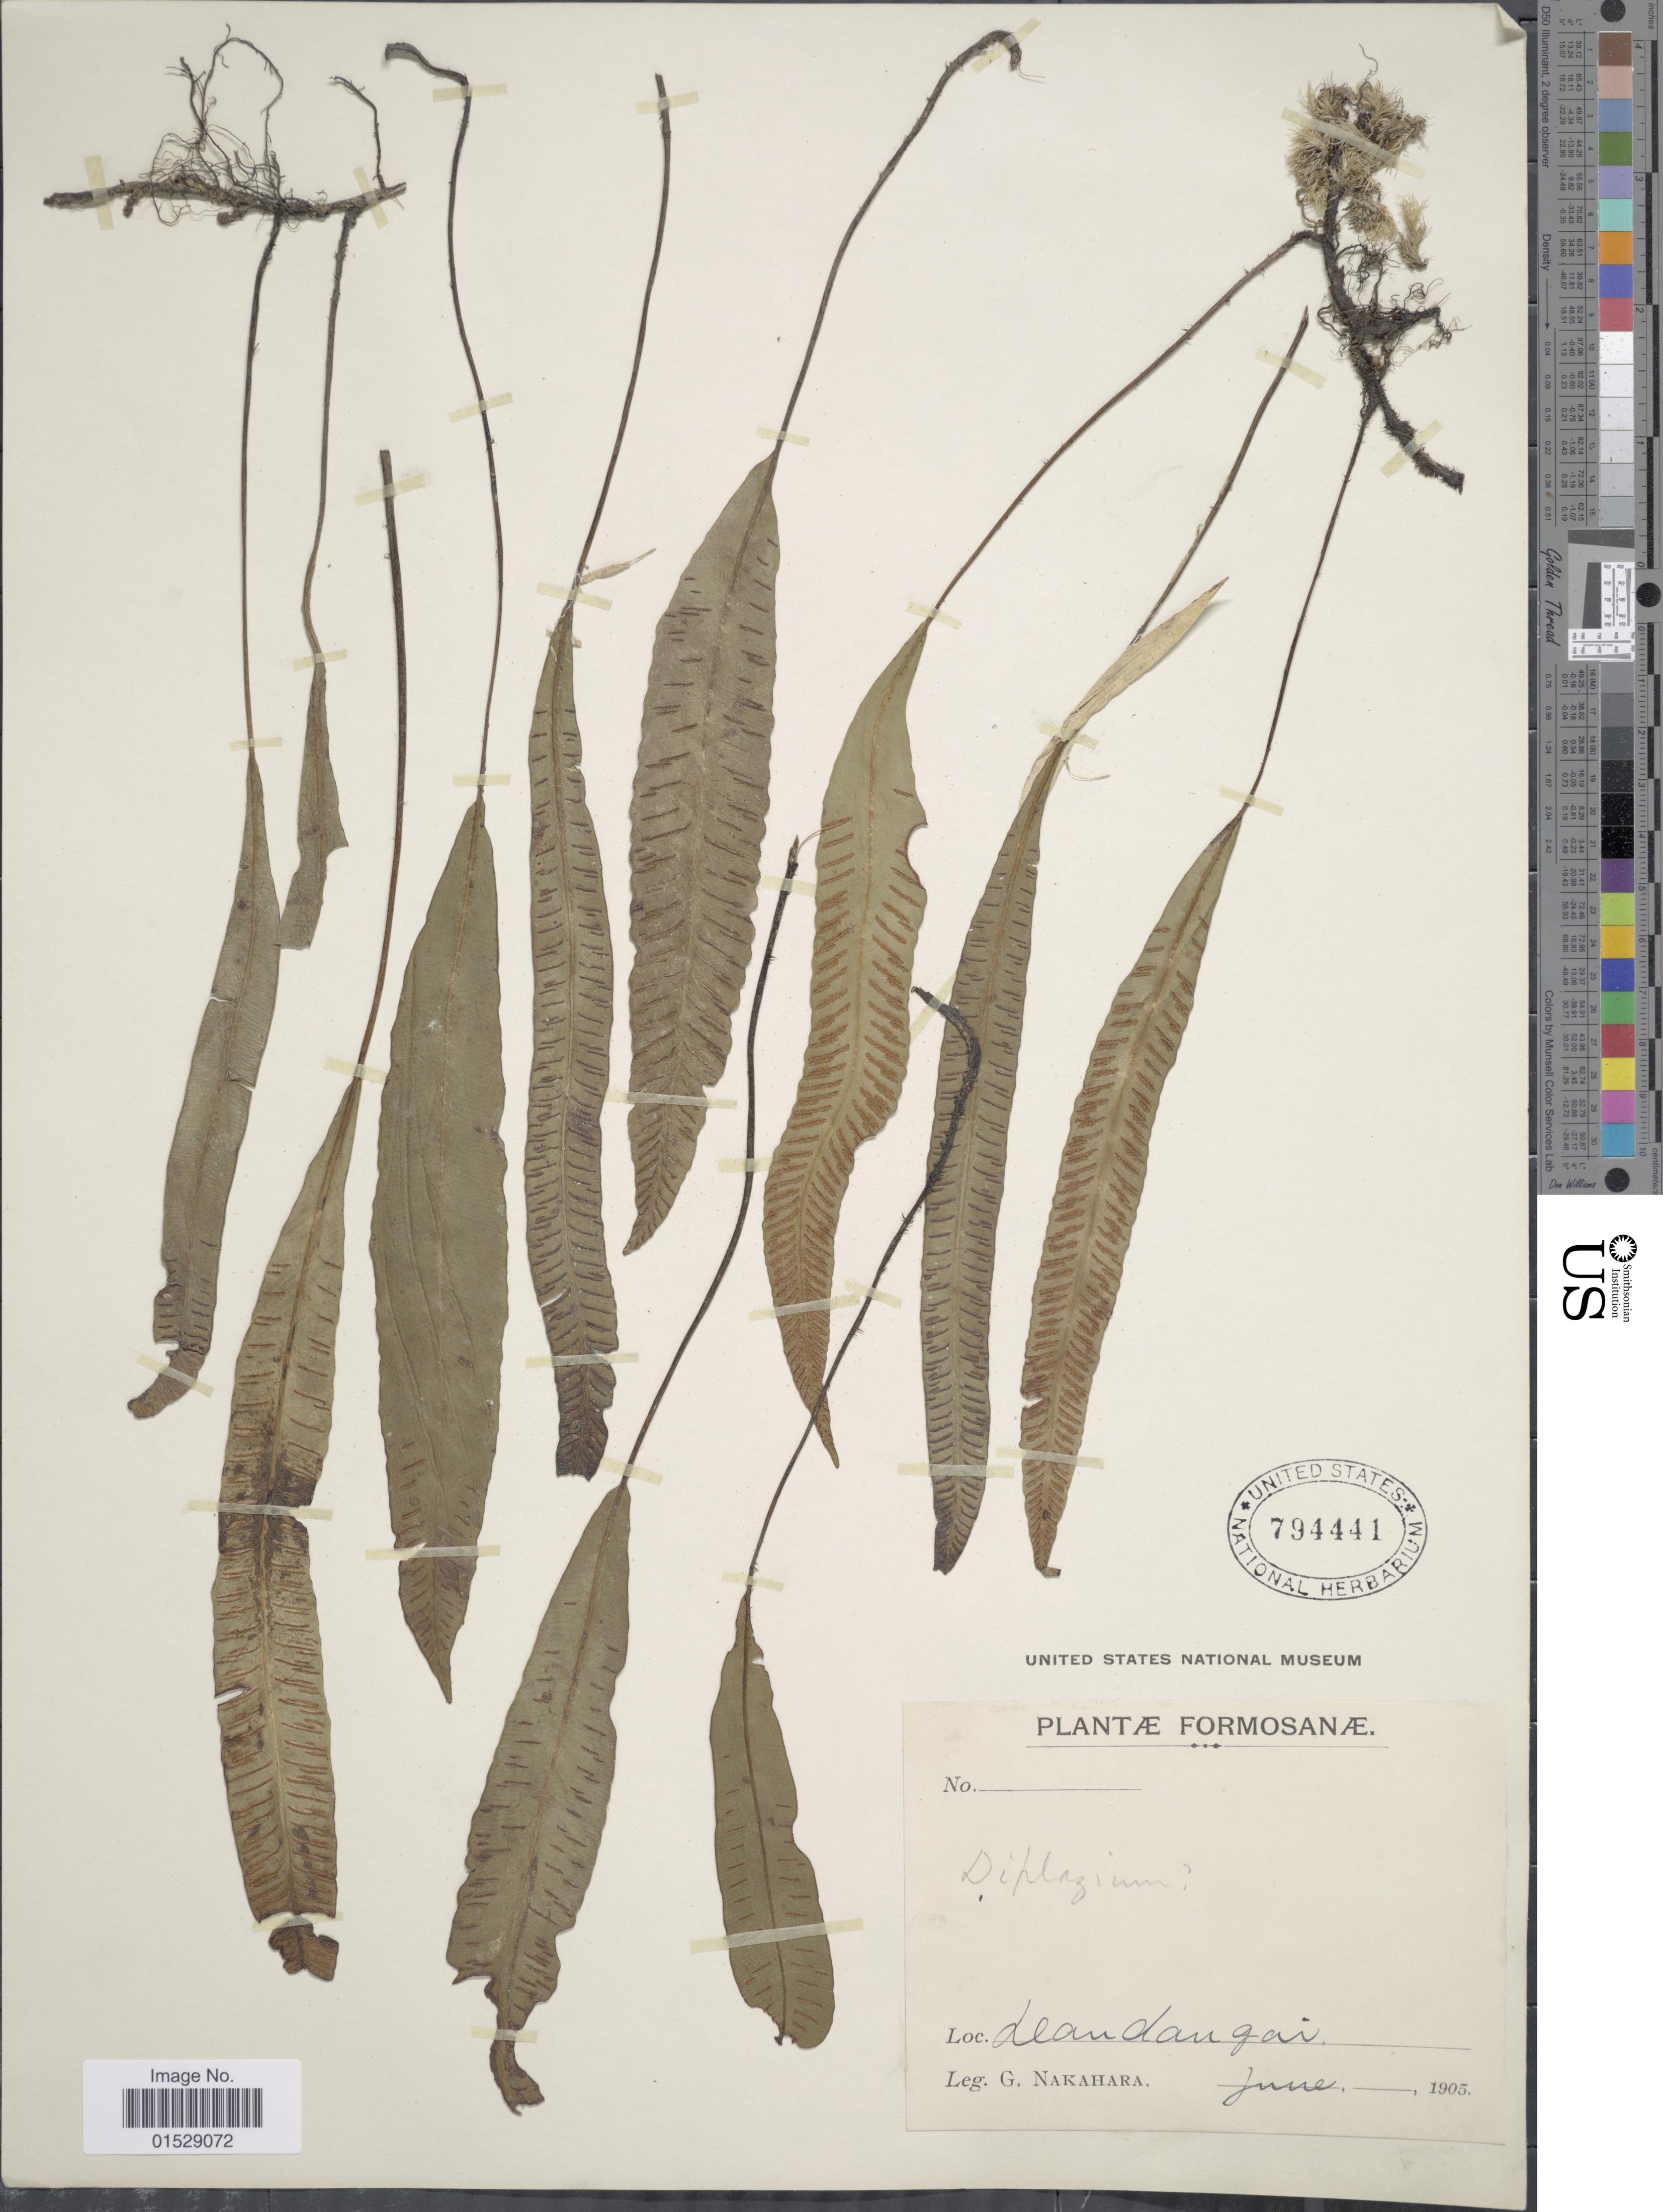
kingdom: Plantae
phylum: Tracheophyta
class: Polypodiopsida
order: Polypodiales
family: Athyriaceae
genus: Deparia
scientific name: Deparia lancea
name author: (Thunb.) Fraser-Jenk.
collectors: G. Nakahara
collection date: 1905-06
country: Taiwan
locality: Formosanae. Leandangai [interpreted]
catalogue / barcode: US 794441